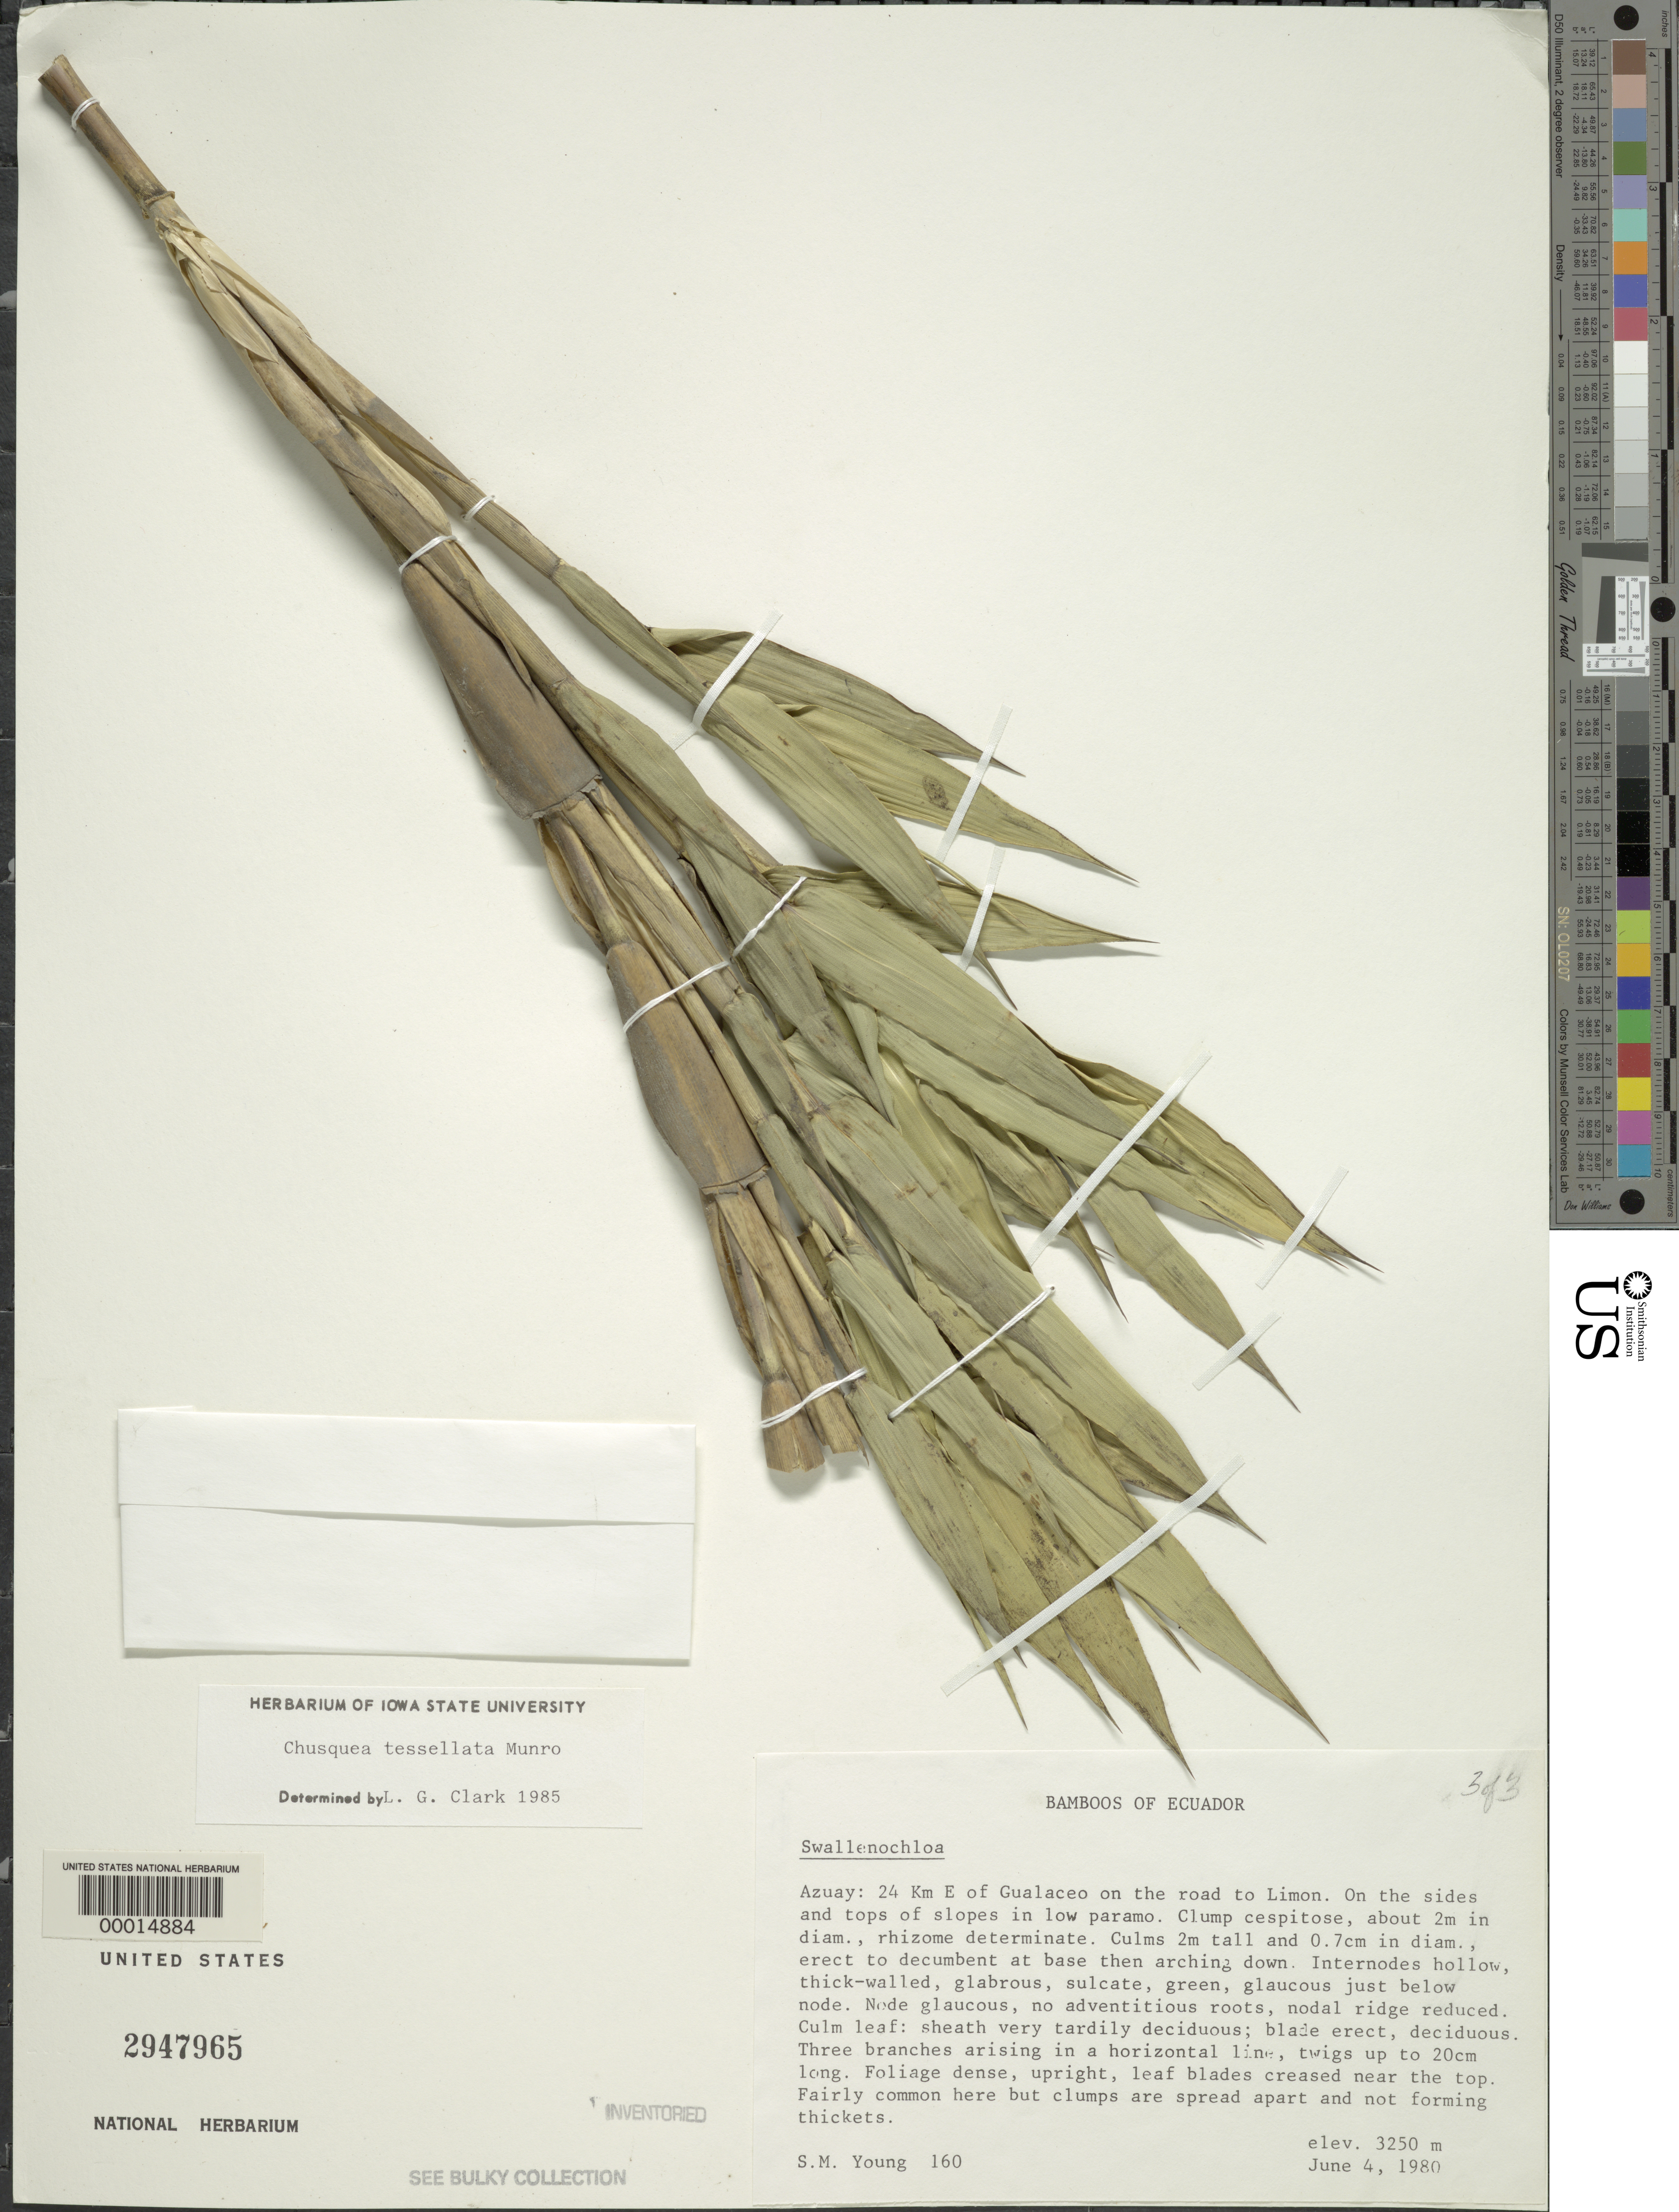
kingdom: Plantae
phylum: Tracheophyta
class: Liliopsida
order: Poales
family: Poaceae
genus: Chusquea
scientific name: Chusquea tessellata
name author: Munro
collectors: S. Young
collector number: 160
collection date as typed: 04 Jun 1980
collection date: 1980-06-04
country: Ecuador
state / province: Azuay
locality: Gualaceo/Limon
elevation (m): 3250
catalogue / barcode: US 2947965